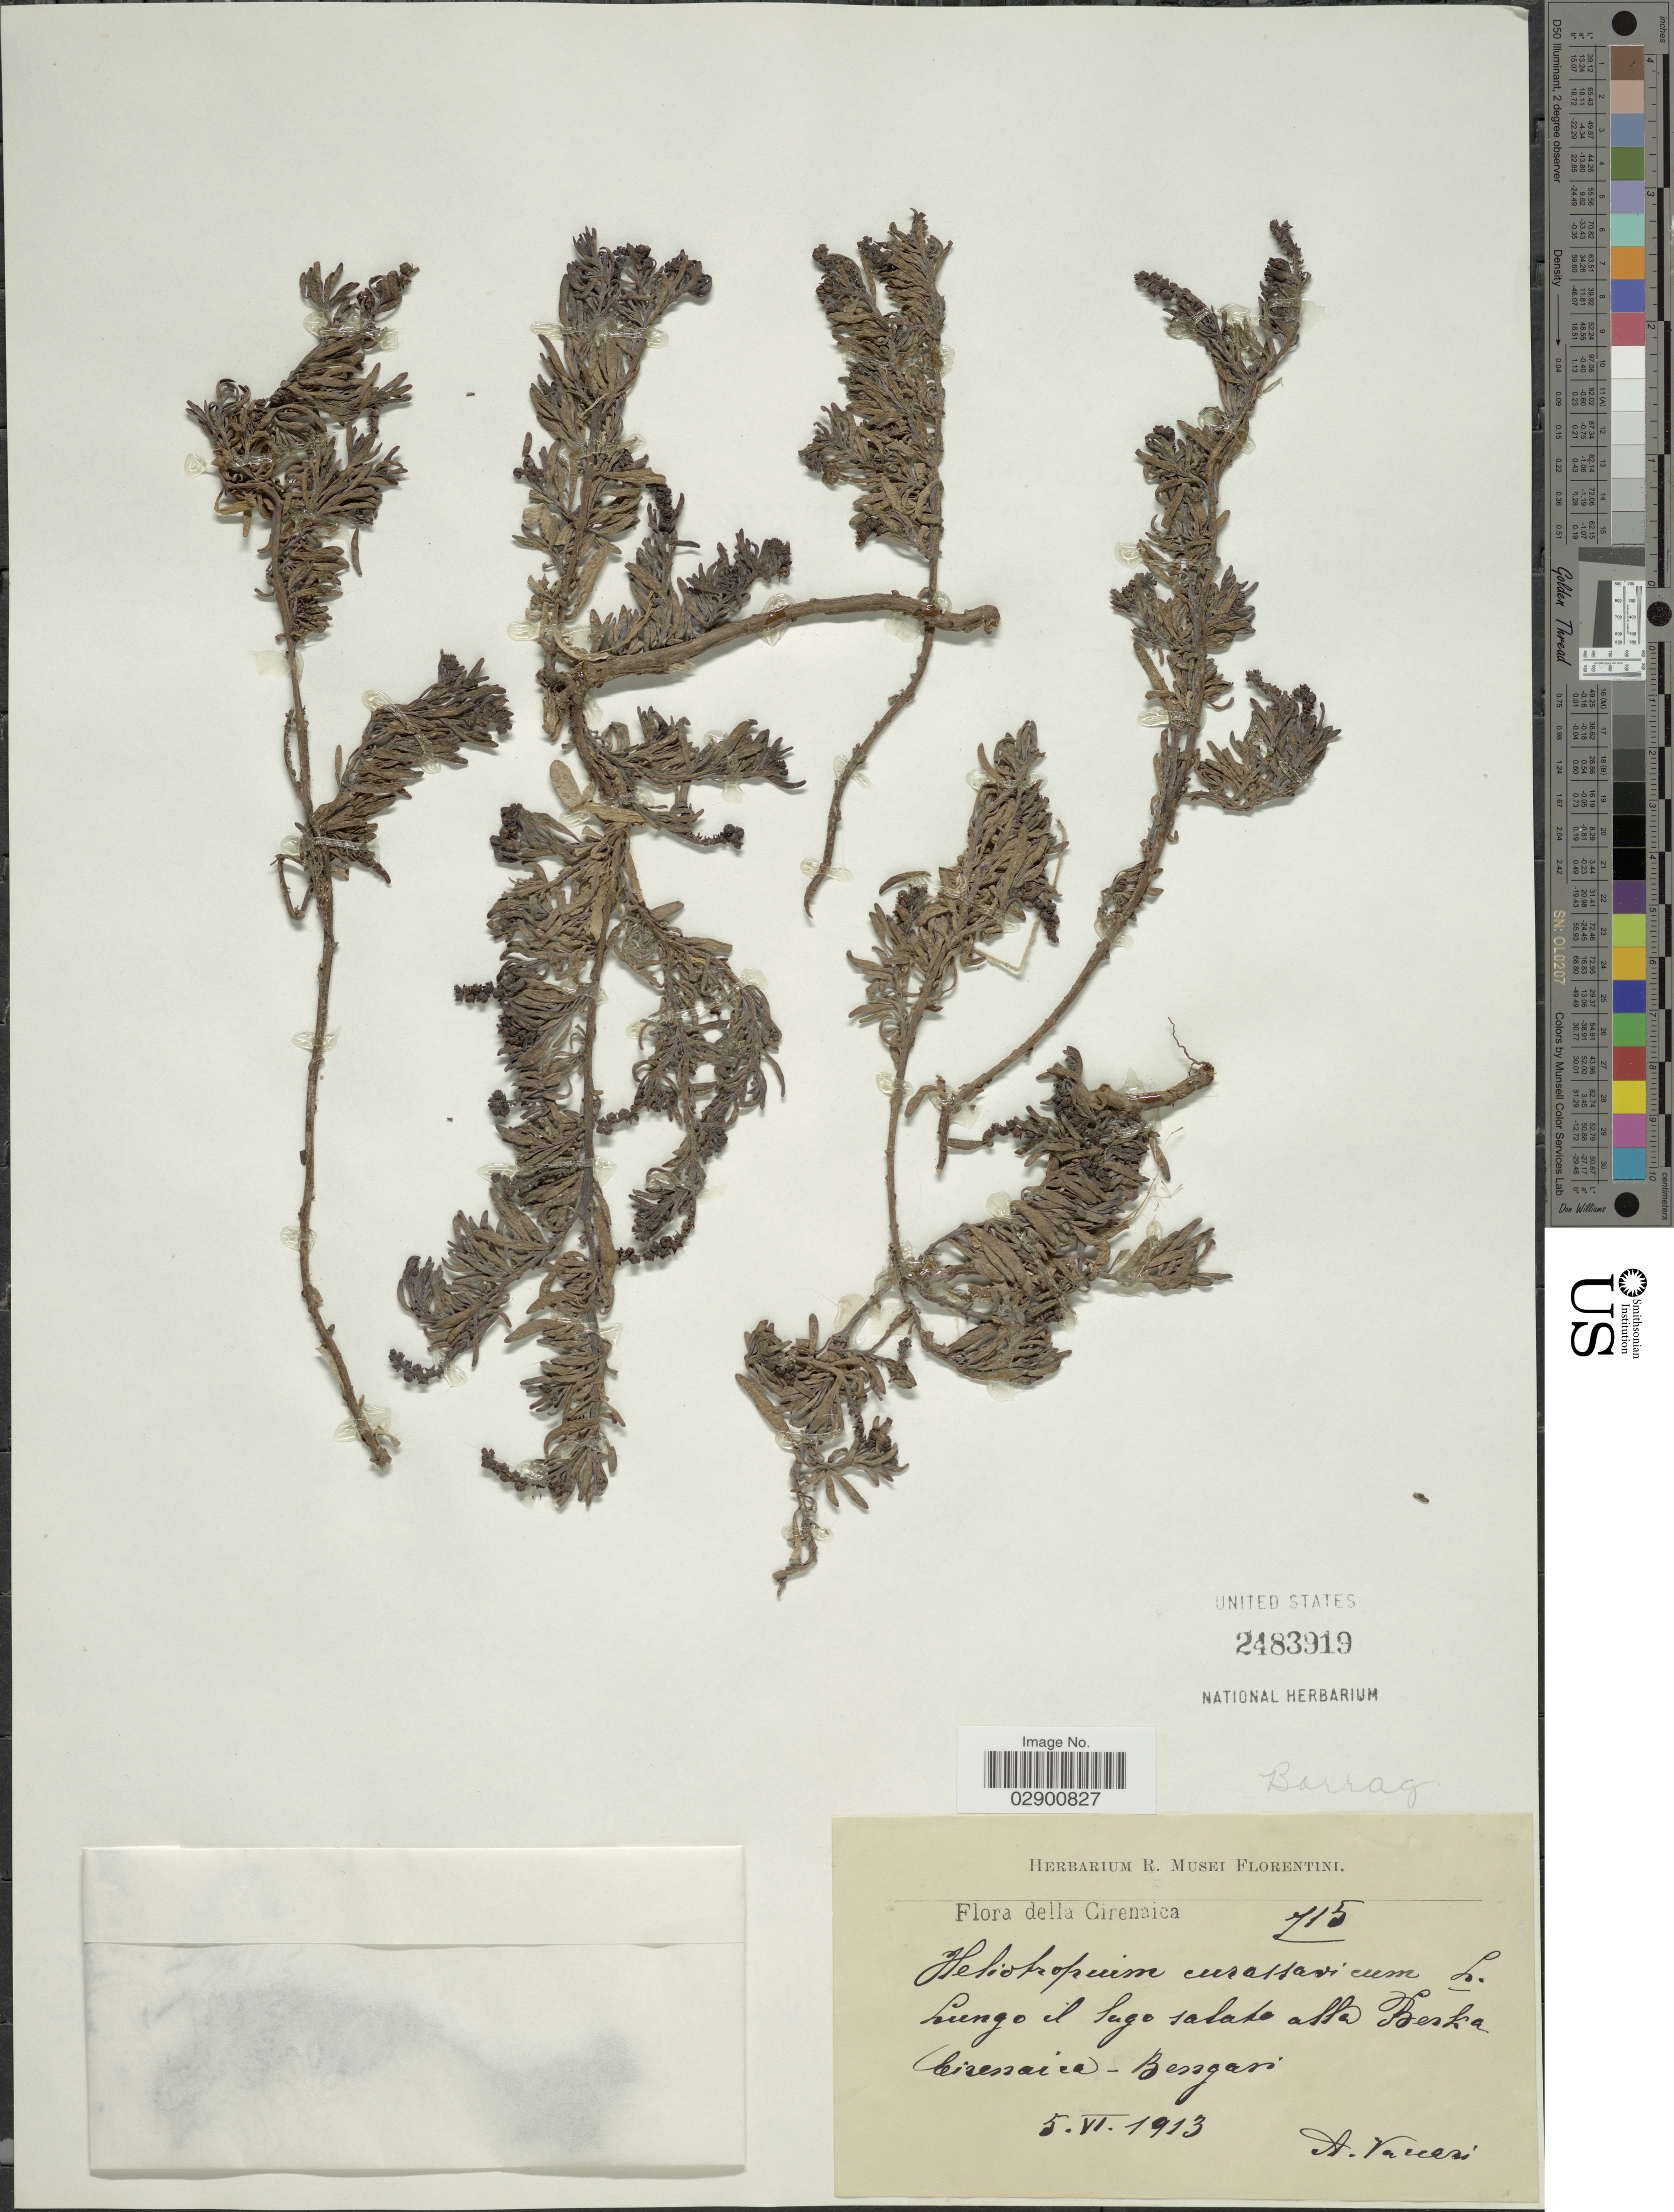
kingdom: Plantae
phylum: Tracheophyta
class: Magnoliopsida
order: Boraginales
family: Heliotropiaceae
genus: Heliotropium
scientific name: Heliotropium curassavicum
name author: L.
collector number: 715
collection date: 1913-06-05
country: Serbia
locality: Lungo el Sugo salato alta Beska Ciressaica-Besegasi. [interpreted]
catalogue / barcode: US 2483919